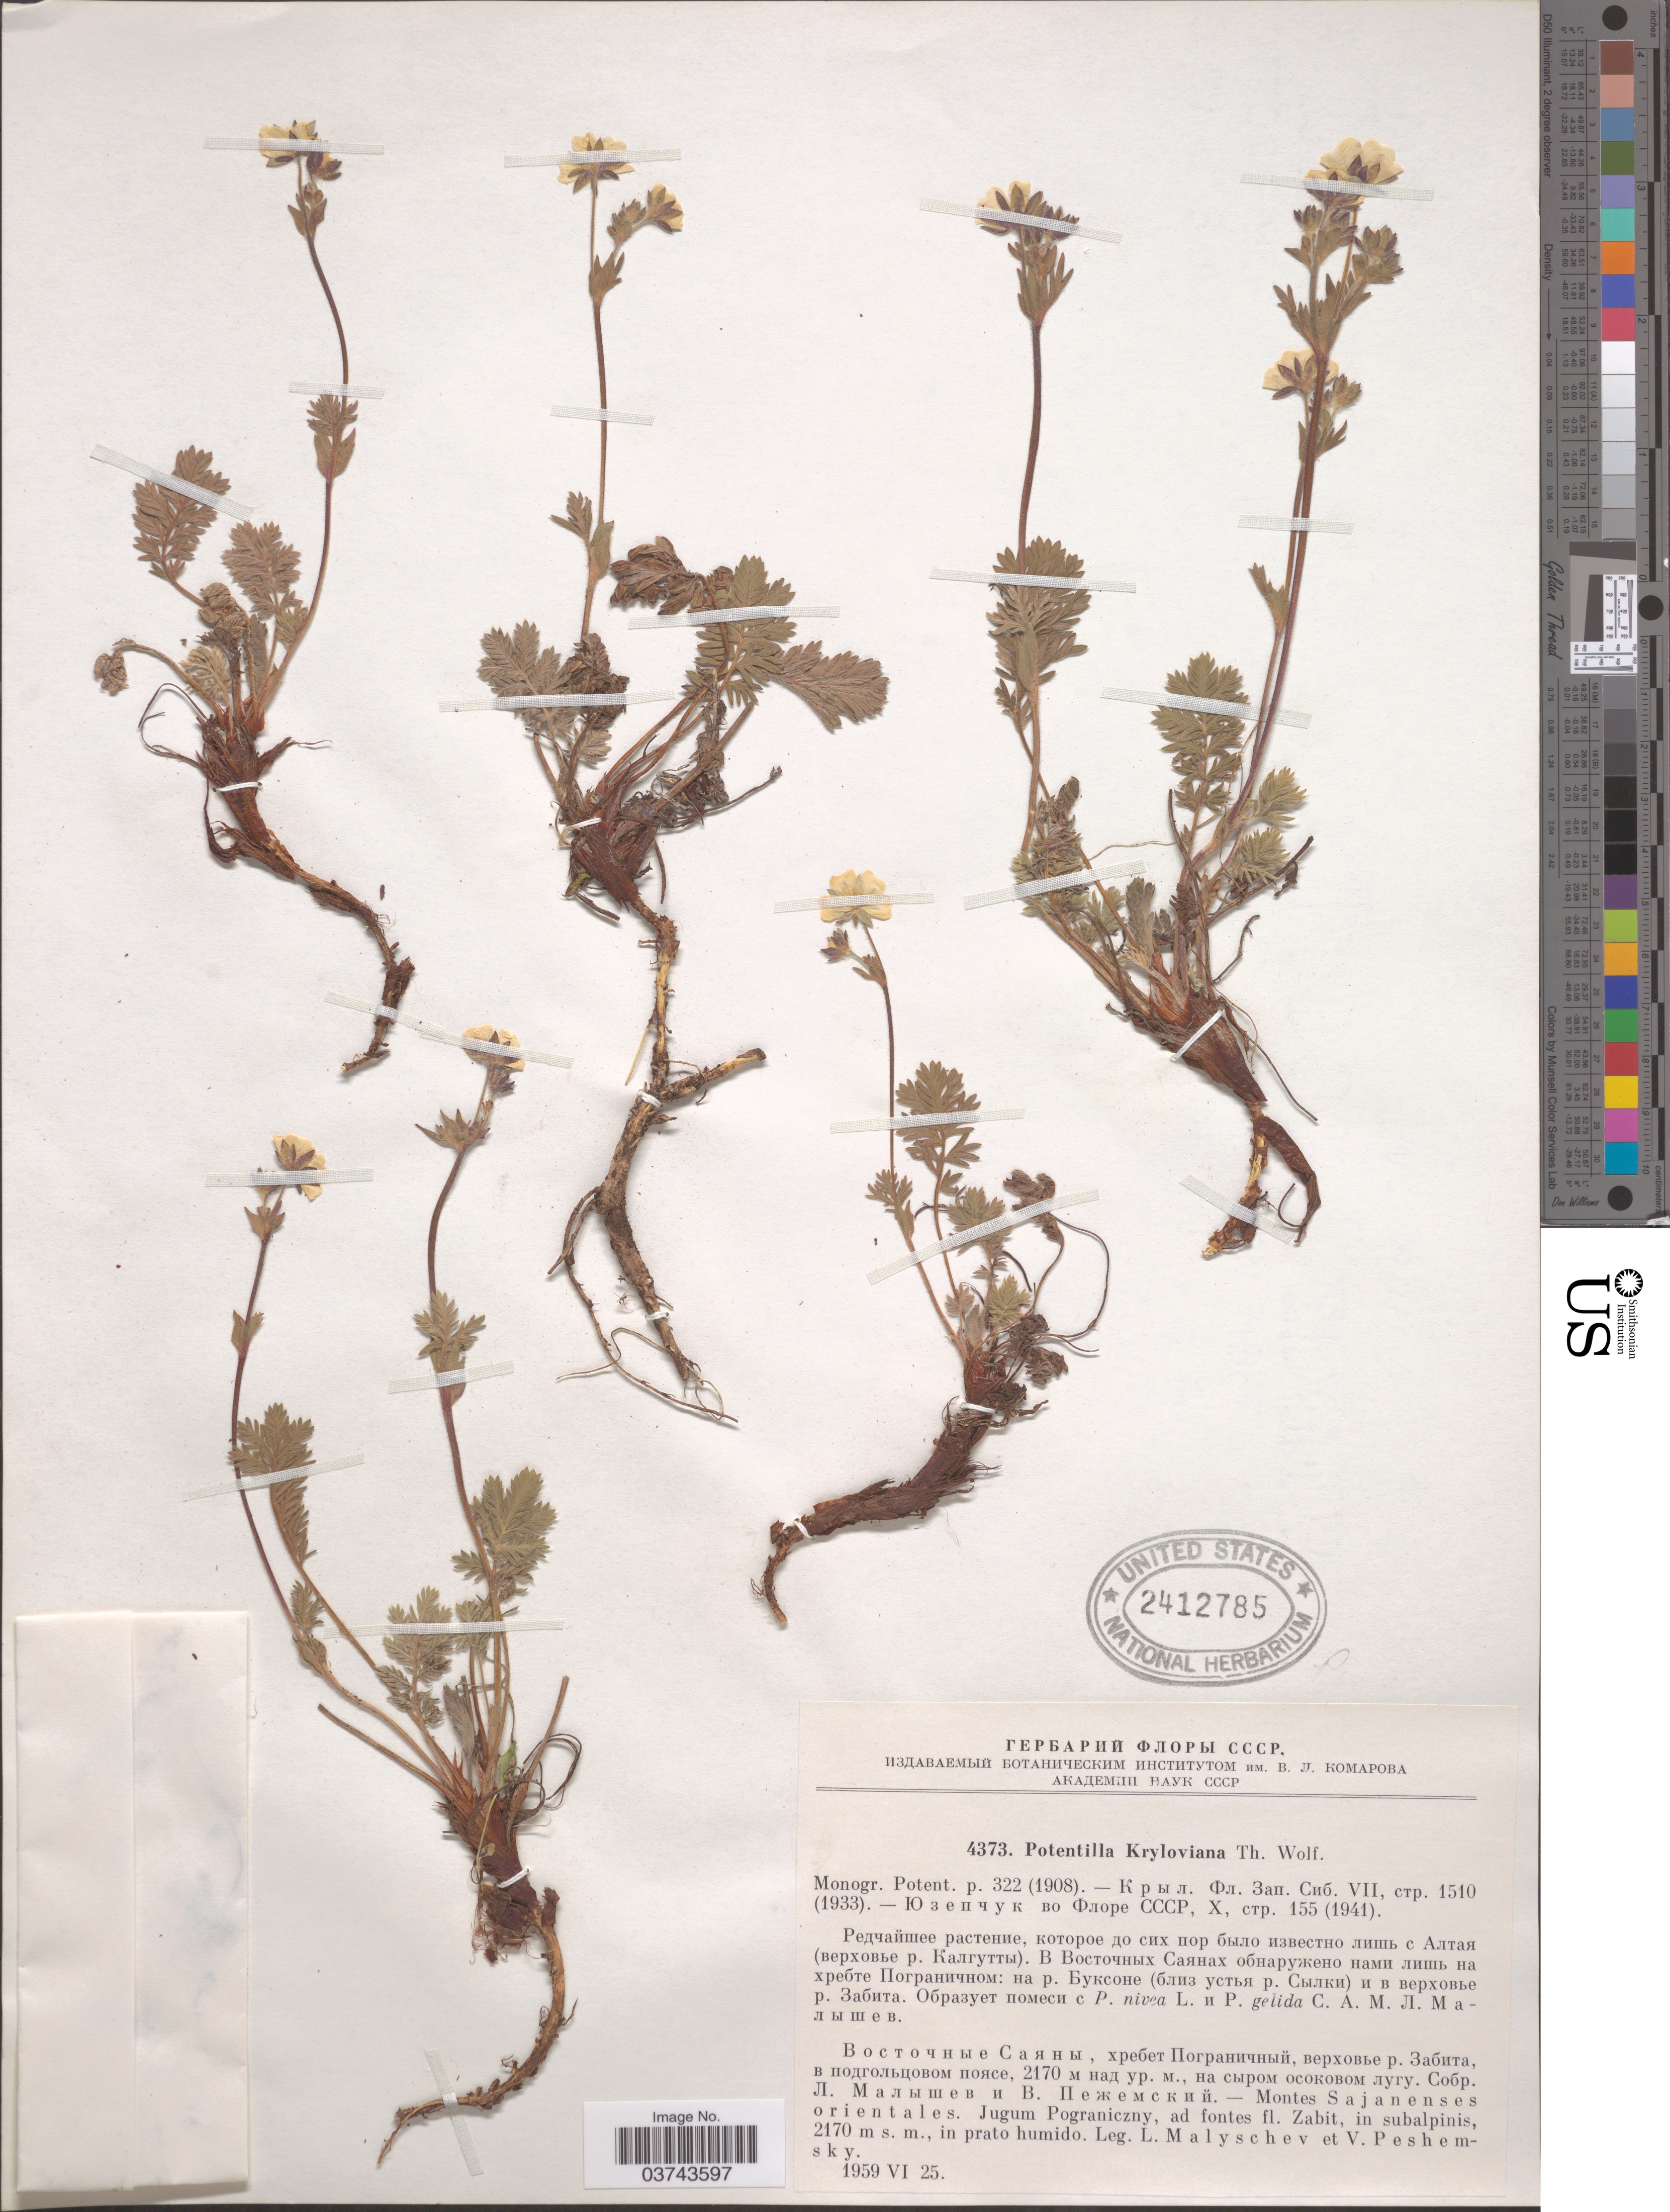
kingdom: Plantae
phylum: Tracheophyta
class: Magnoliopsida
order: Rosales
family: Rosaceae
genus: Potentilla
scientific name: Potentilla kryloviana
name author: Th. Wolf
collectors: L. Malyschev & V. Peshemsky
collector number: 4373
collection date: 1959-06-25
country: Russian Federation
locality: Montes Sajanenses orientales. Jugum Pograniczny, ad fontes fl. Zabit.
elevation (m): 2170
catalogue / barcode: US 2412785